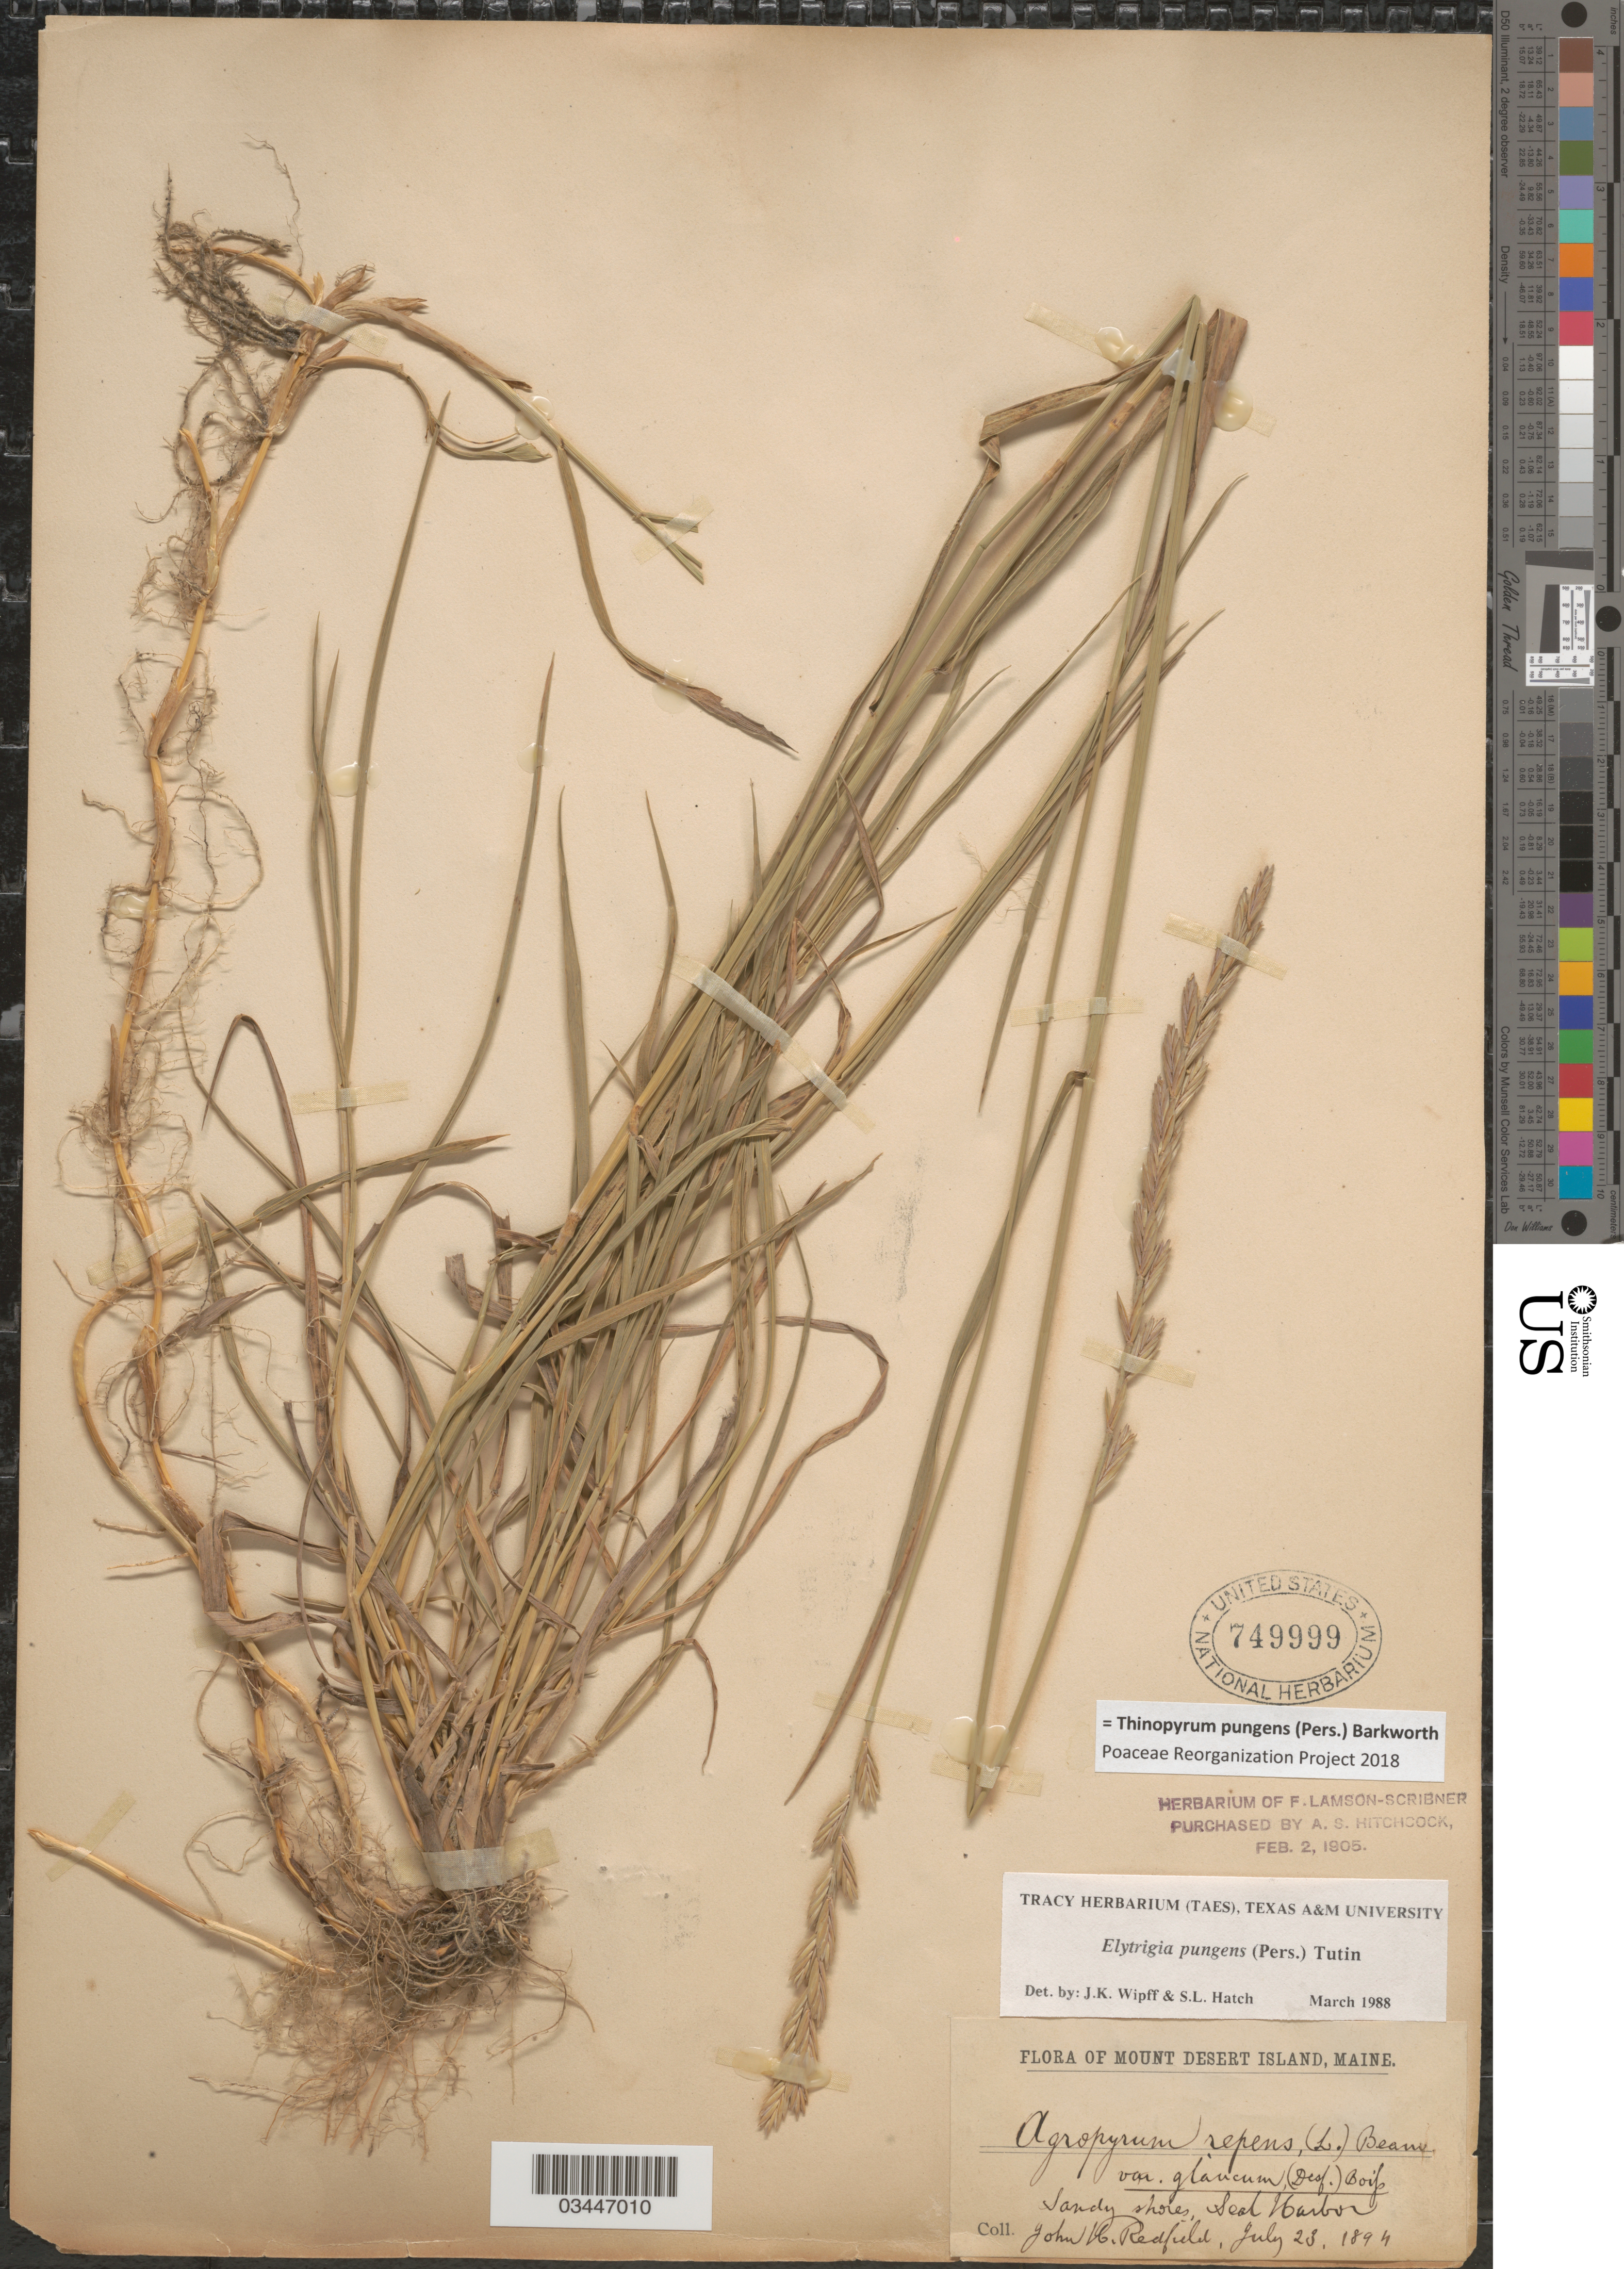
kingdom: Plantae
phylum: Tracheophyta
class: Liliopsida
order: Poales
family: Poaceae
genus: Thinopyrum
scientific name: Thinopyrum pungens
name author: (Pers.) Barkworth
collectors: J. Redfield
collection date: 1894-07-23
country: United States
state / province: Maine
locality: Mount Desert Island. Sandy shores, Seal Harbor.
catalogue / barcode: US 749999